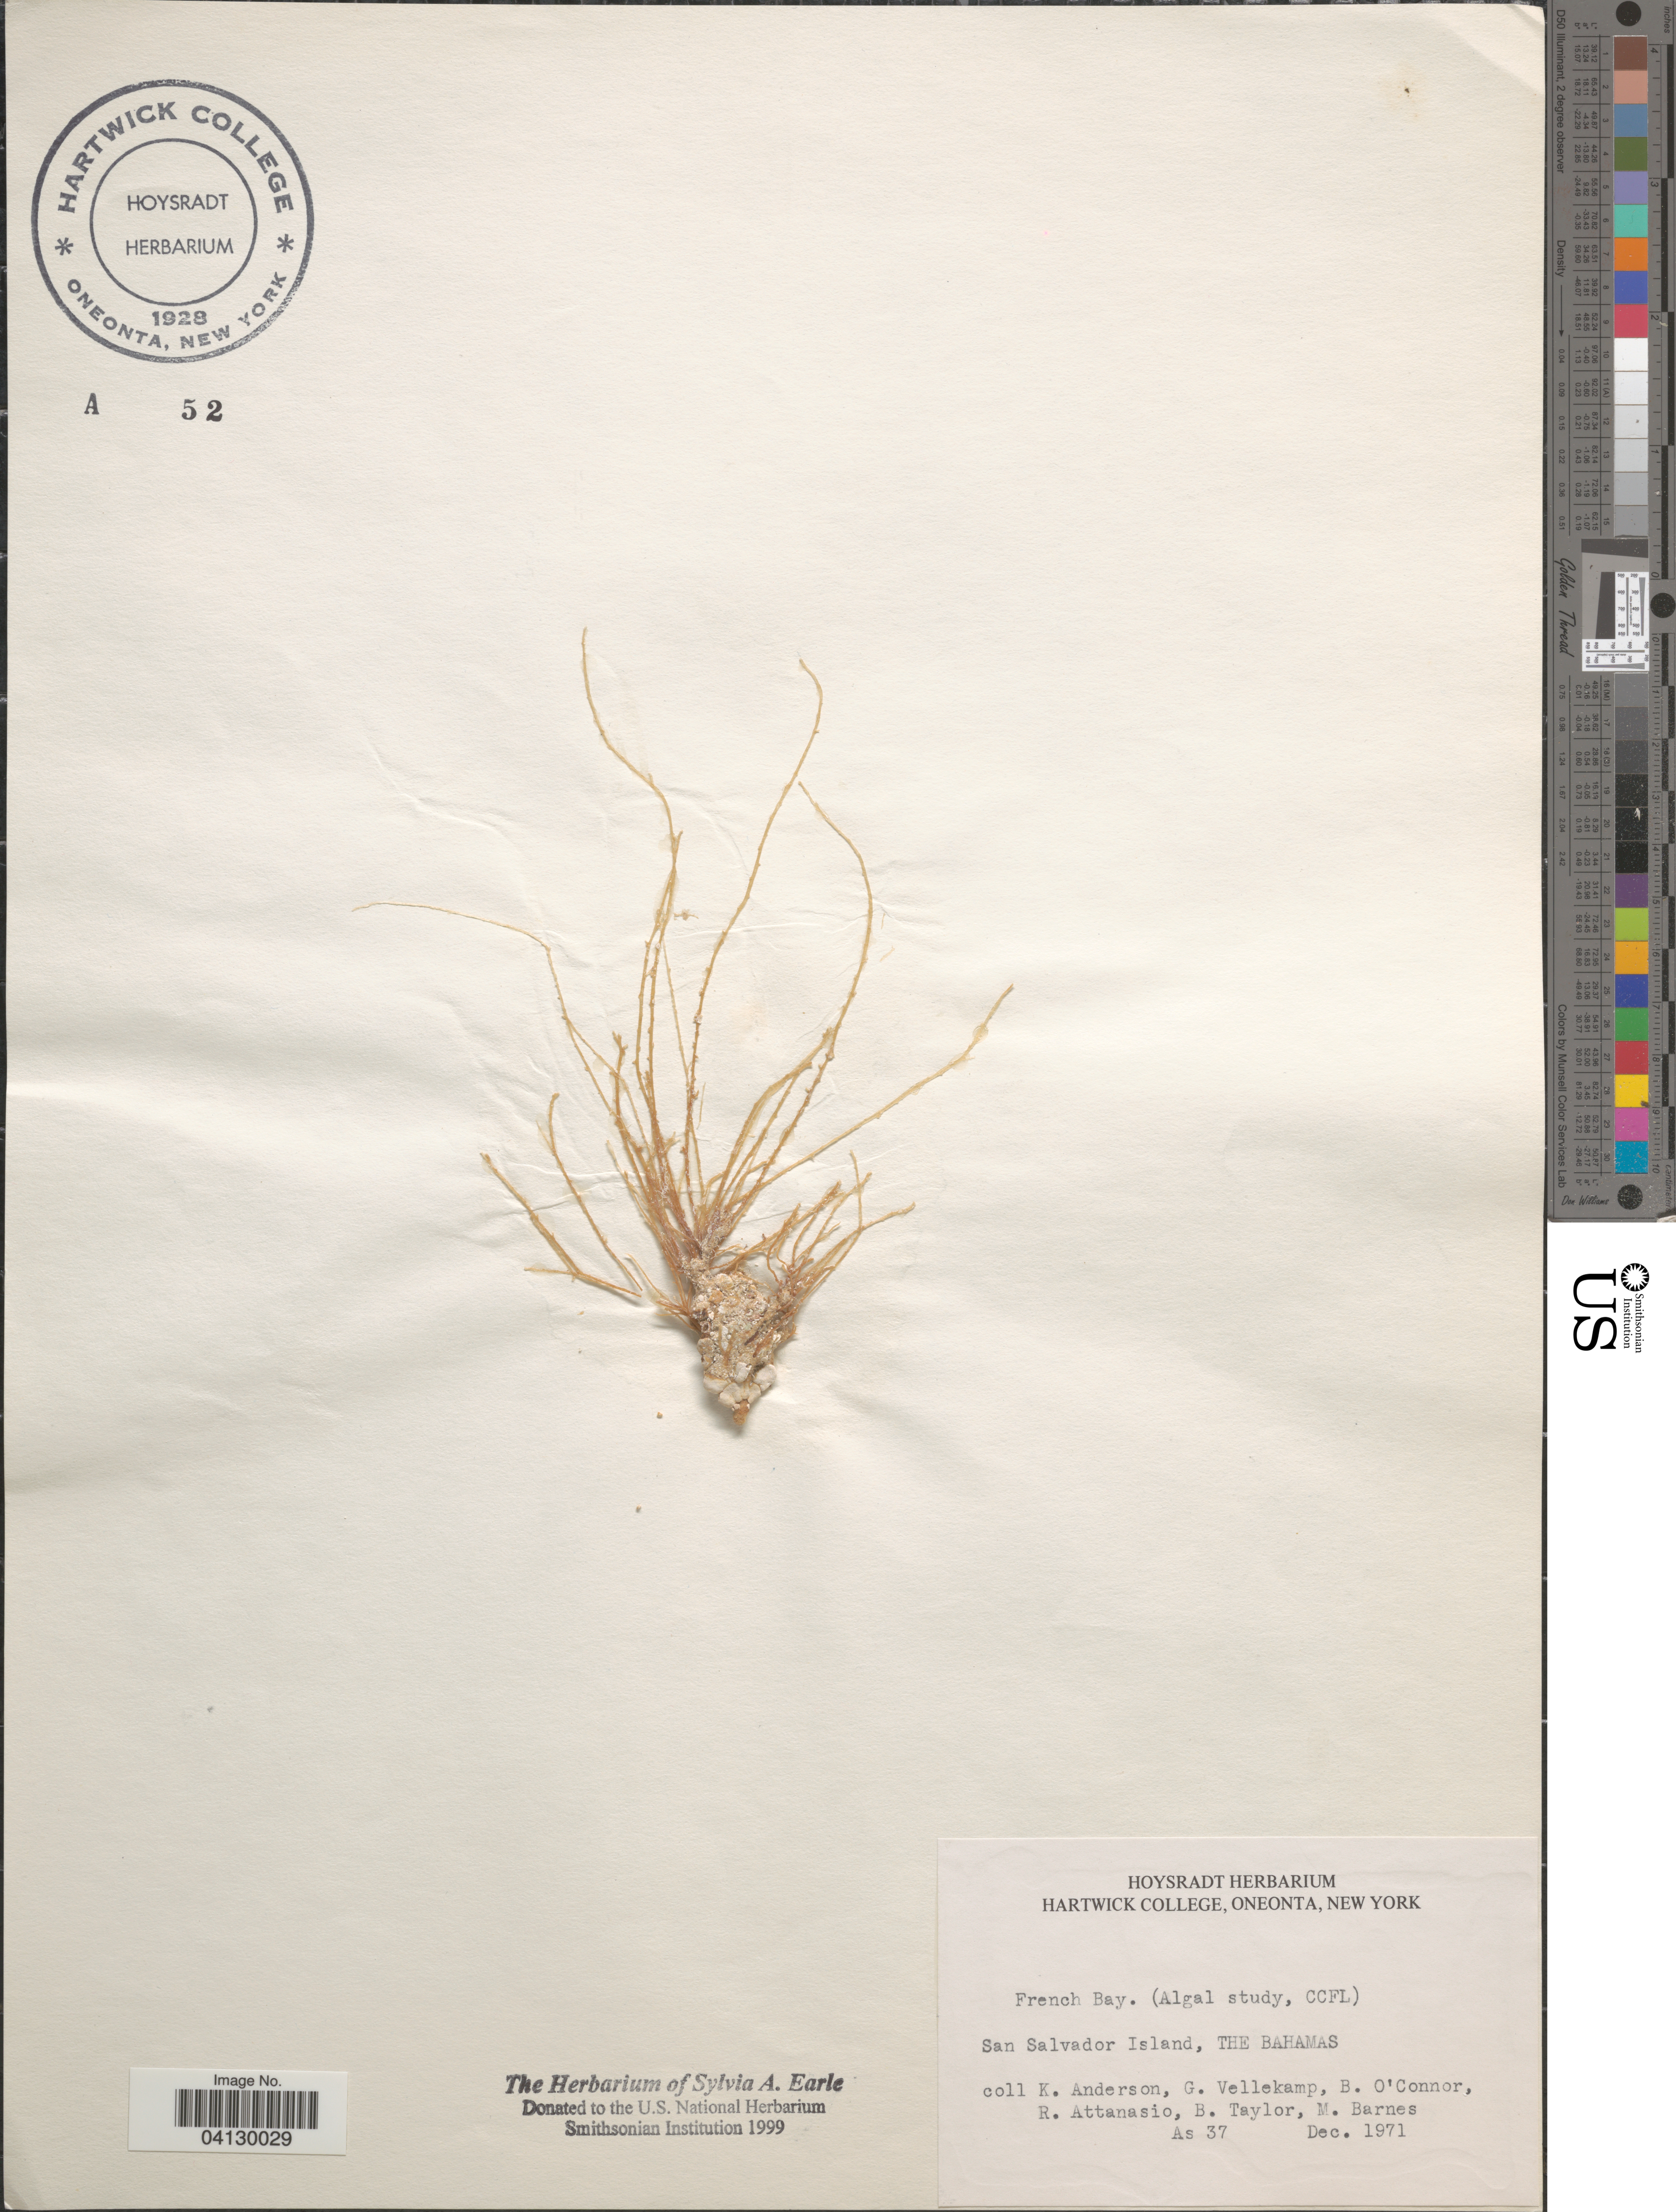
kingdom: Plantae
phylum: Rhodophyta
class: Florideophyceae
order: Corallinales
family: Corallinaceae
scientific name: Crustose Coralline Algae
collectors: K. Anderson, G. Vellekamp, B. O'Connor, R. Attanasio & et al.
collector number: As37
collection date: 1971-12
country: Bahamas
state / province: San Salvador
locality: San Salvador Island. French Bay. (Algal study, CCFL).